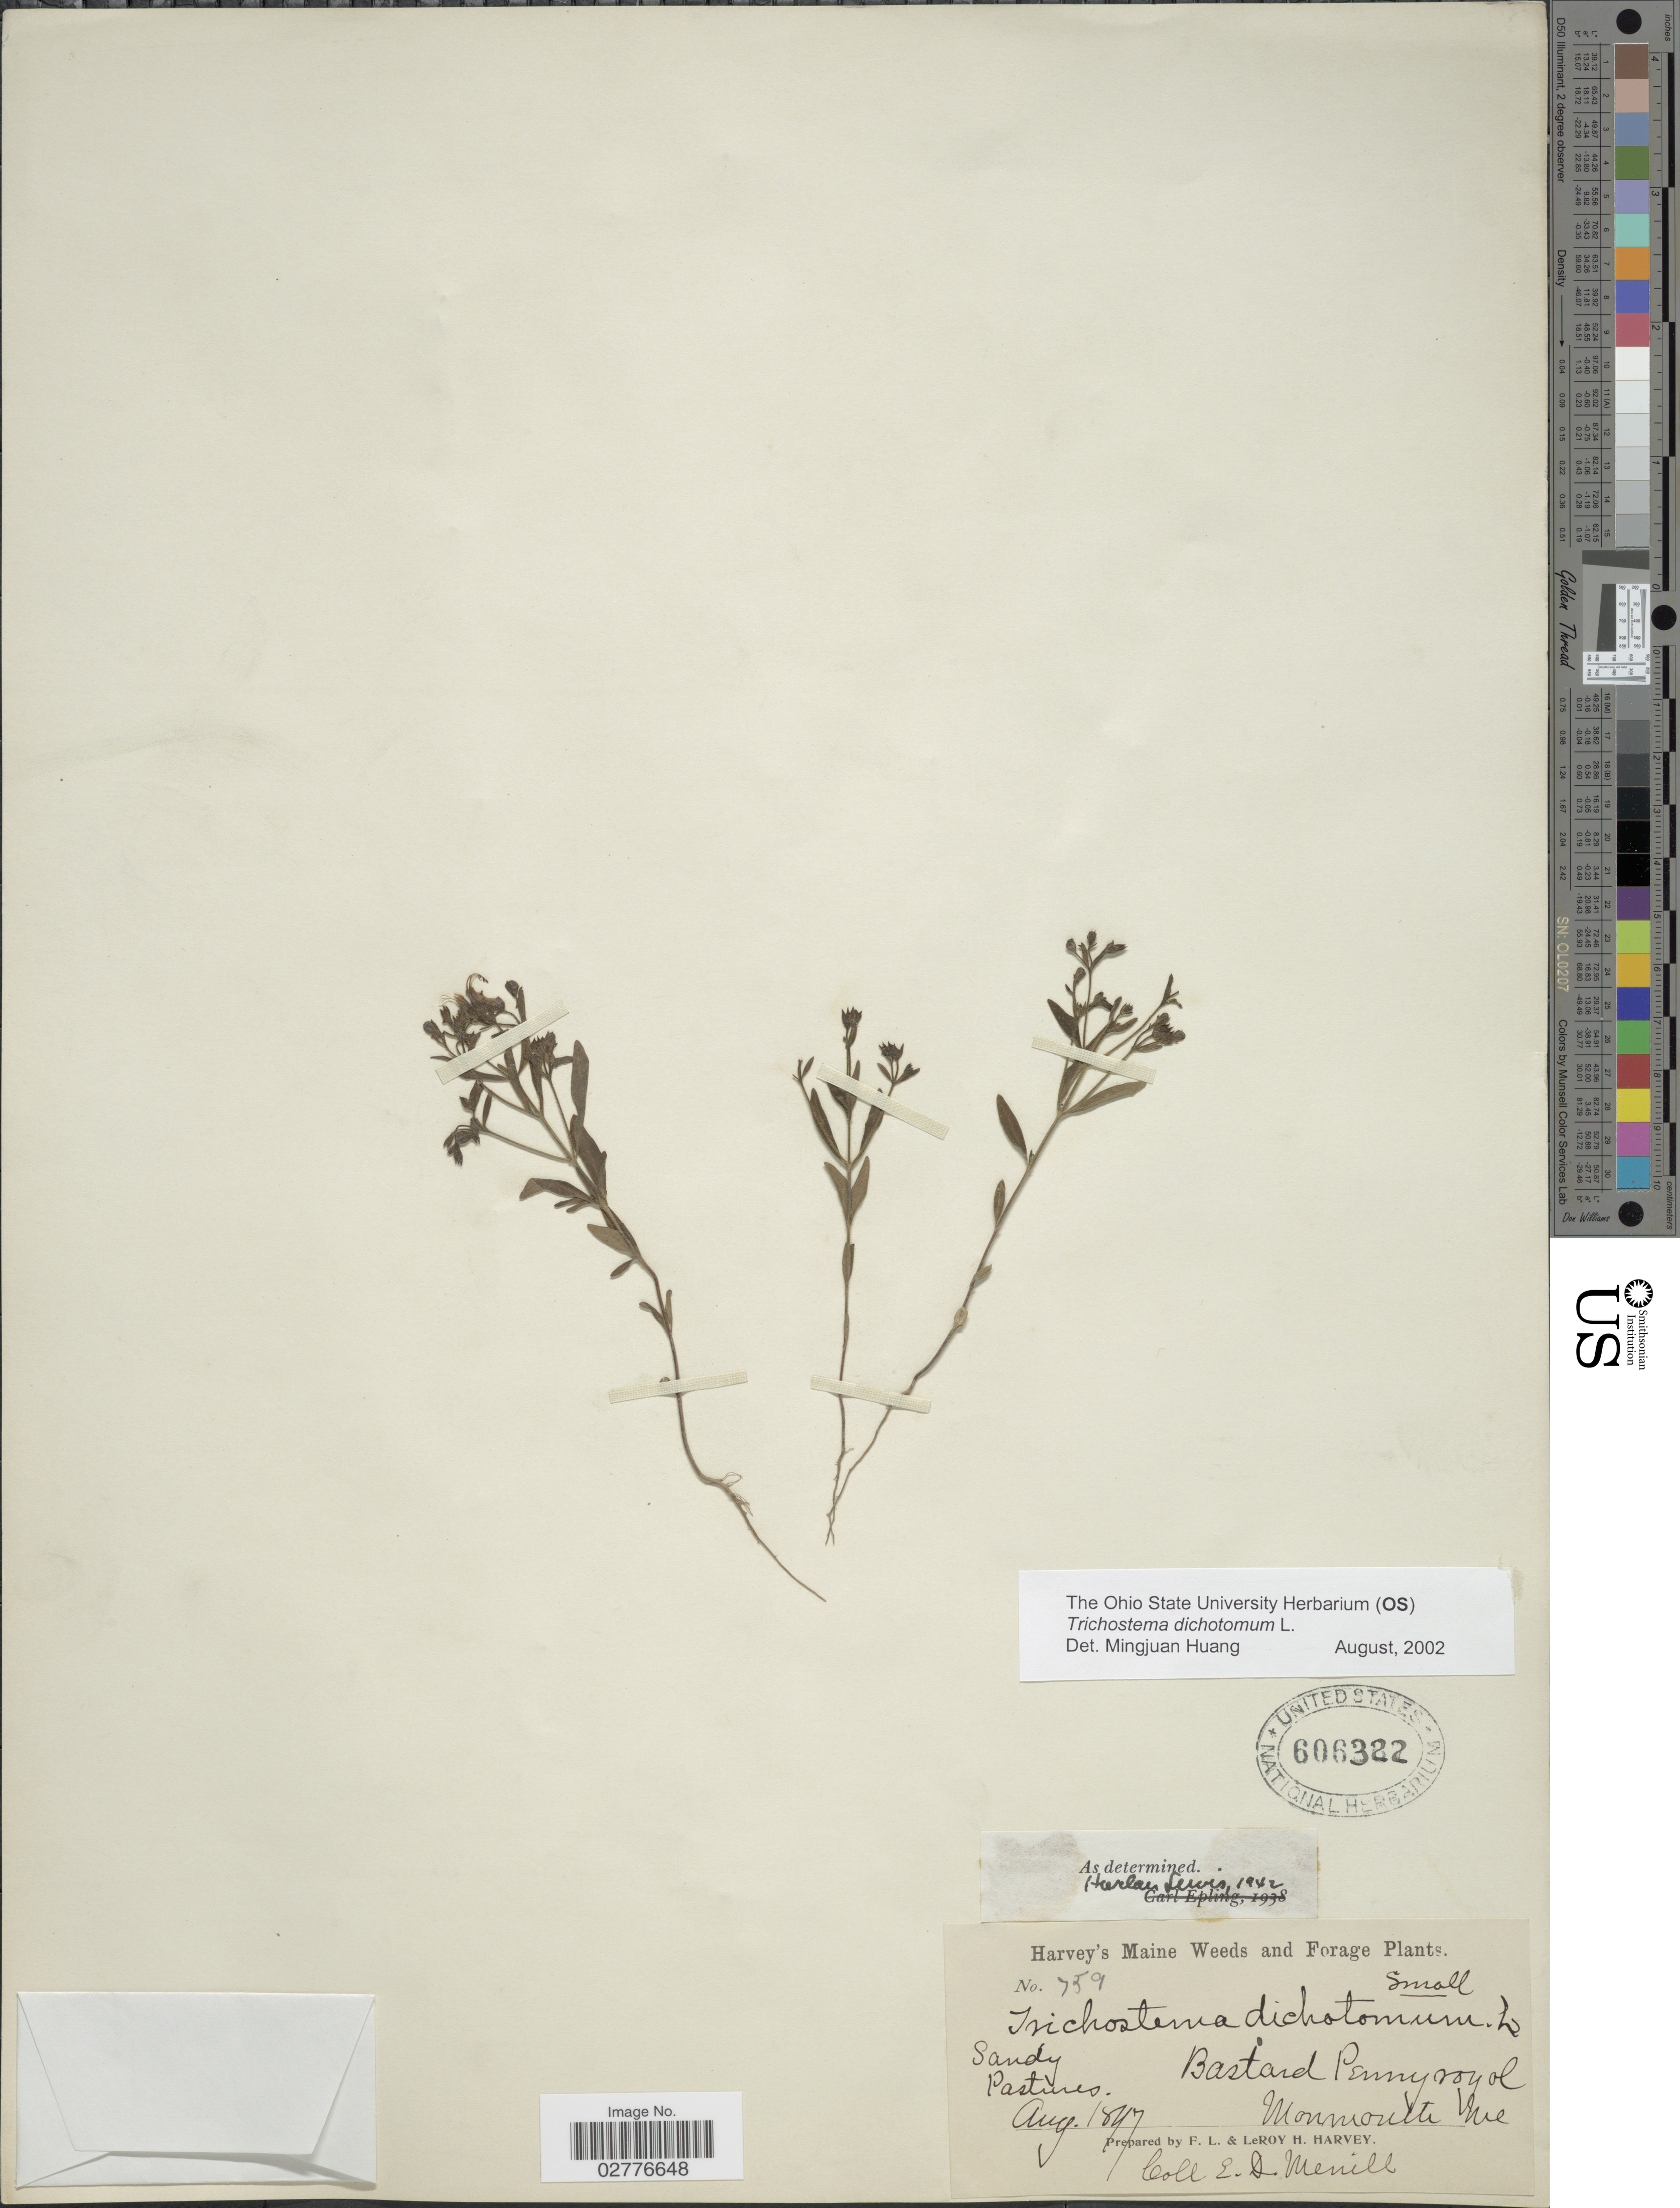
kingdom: Plantae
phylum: Tracheophyta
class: Magnoliopsida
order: Lamiales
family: Lamiaceae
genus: Trichostema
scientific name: Trichostema dichotomum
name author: L.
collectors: E. D. Merrill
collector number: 759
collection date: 1897-08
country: United States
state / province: Maine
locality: Bastard Pennyroyal. Monmouth.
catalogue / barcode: US 606322